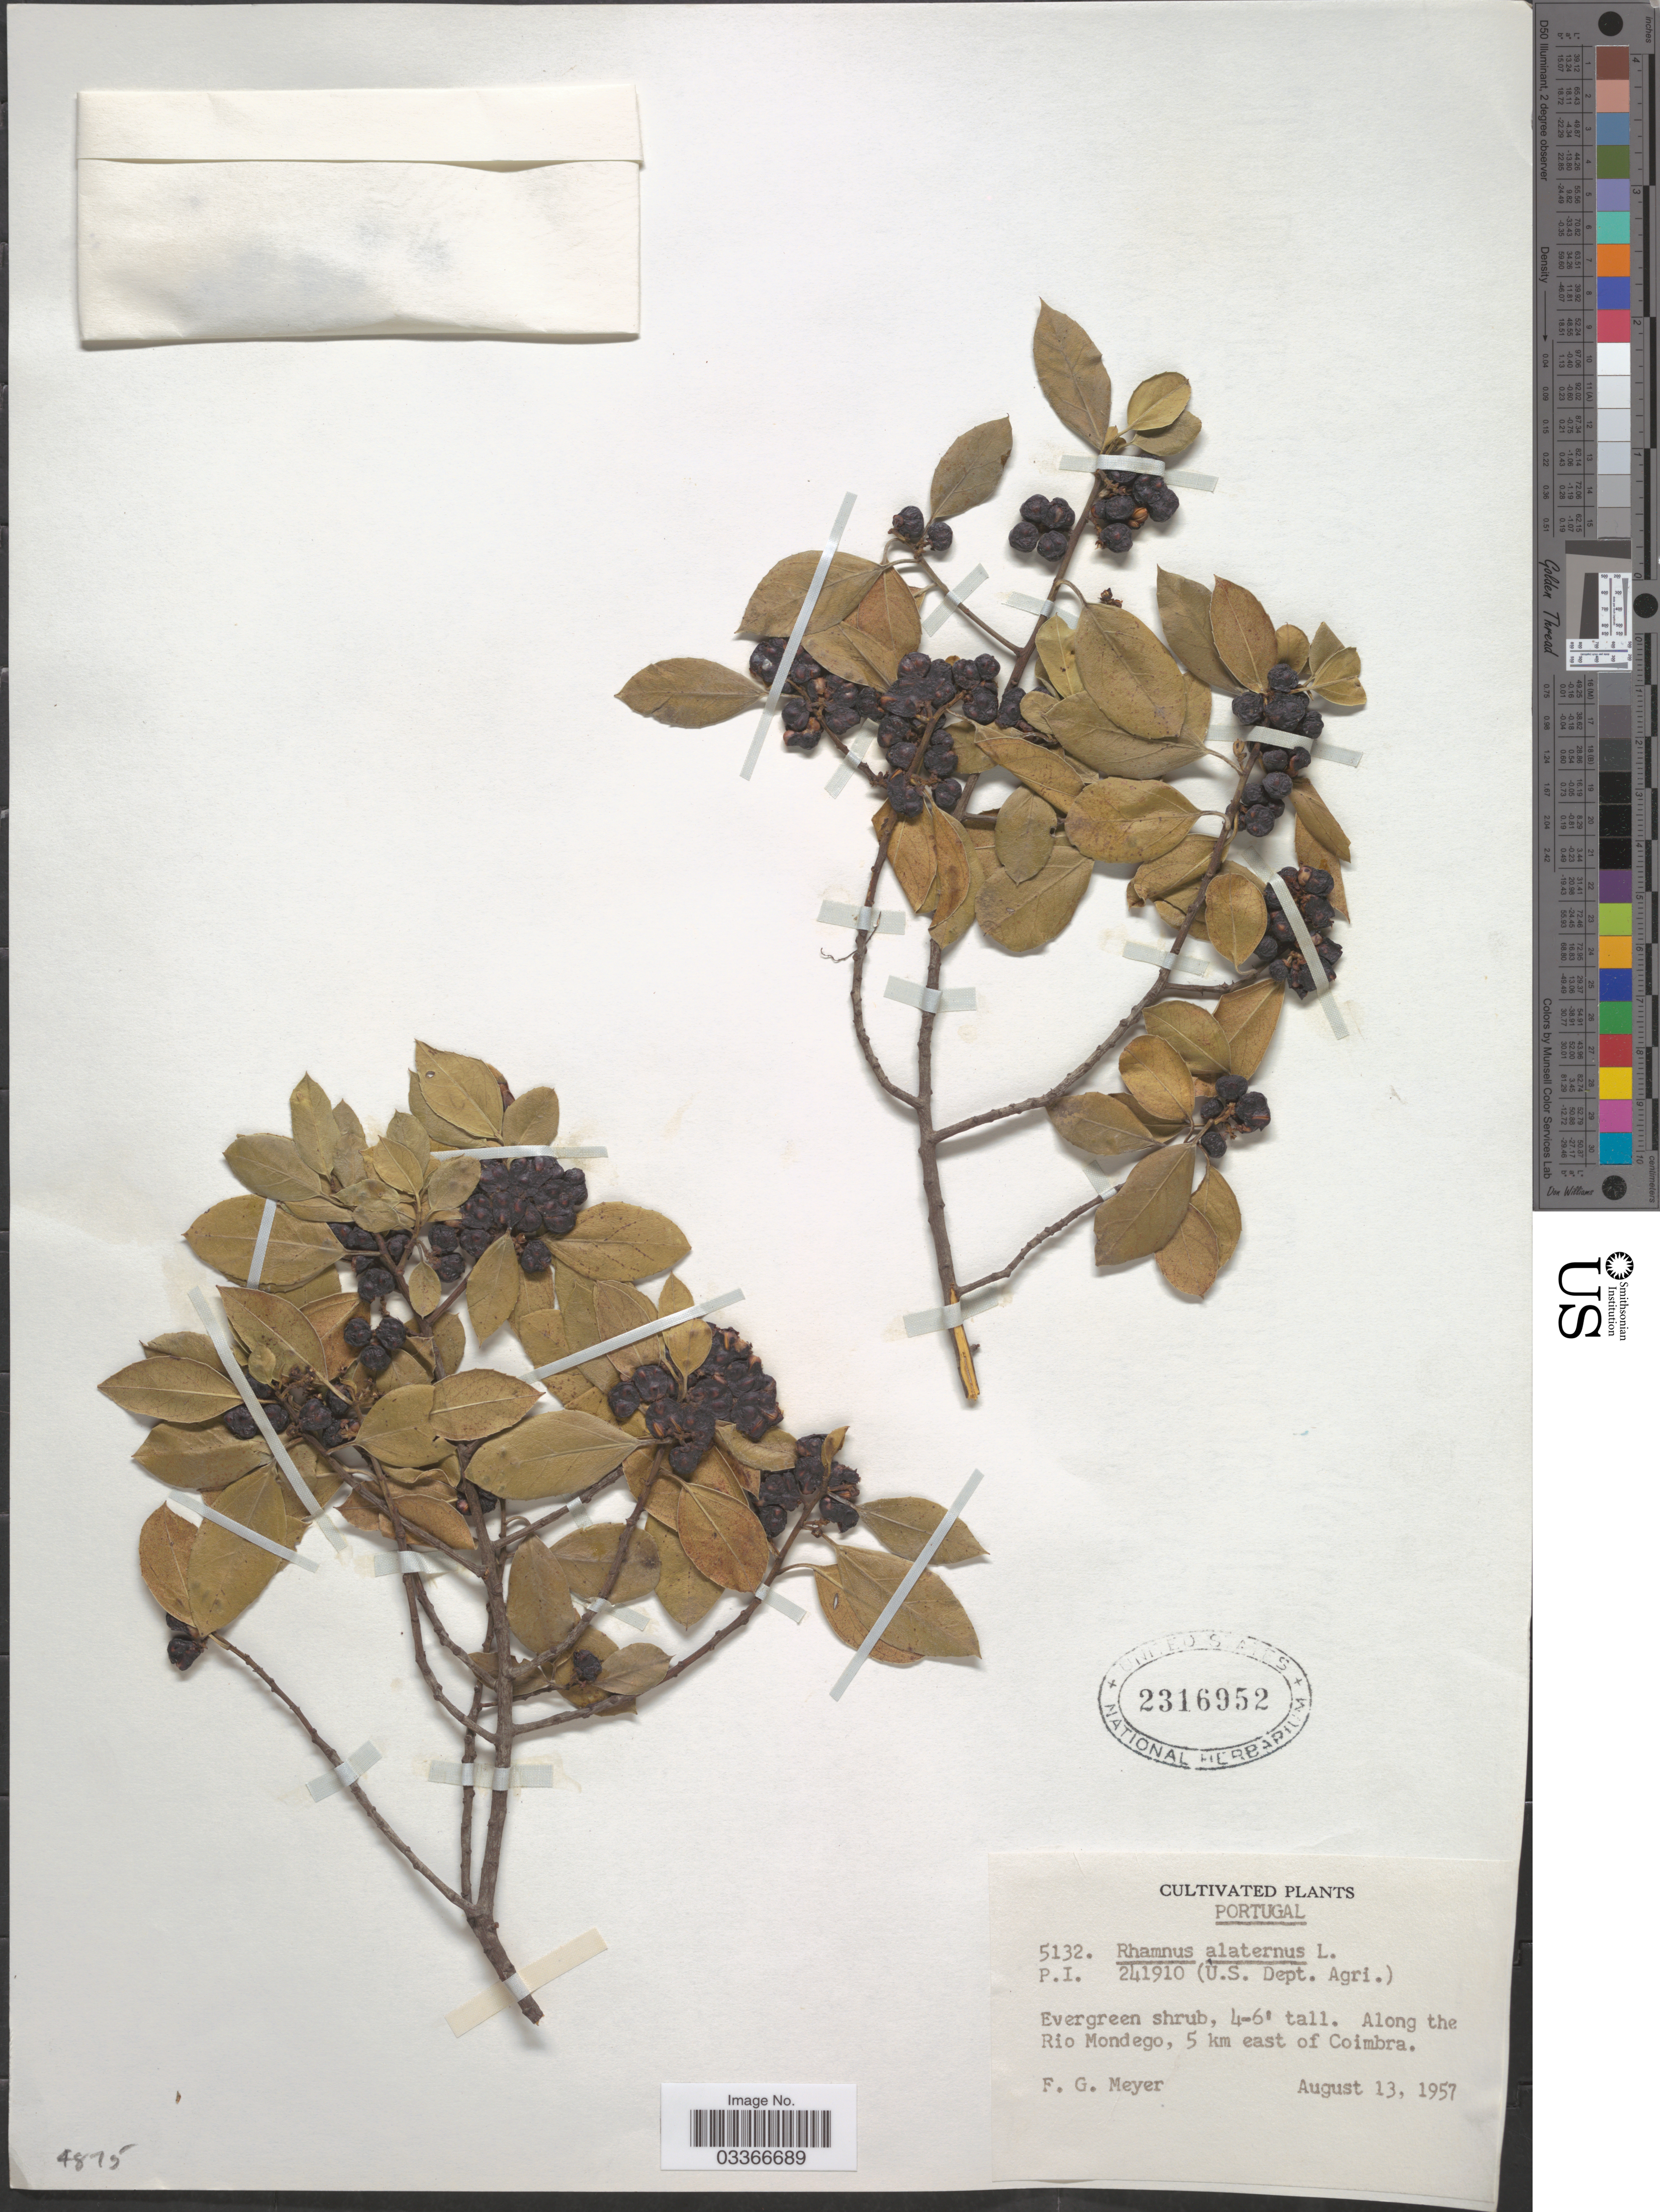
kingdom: Plantae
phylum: Tracheophyta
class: Magnoliopsida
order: Rosales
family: Rhamnaceae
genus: Rhamnus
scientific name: Rhamnus alaternus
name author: L.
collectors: F. G. Meyer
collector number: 5132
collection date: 1957-08-13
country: Portugal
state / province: Coimbra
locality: Along the Rio Mondego, 5 km east of Coimbra.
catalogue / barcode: US 2316952